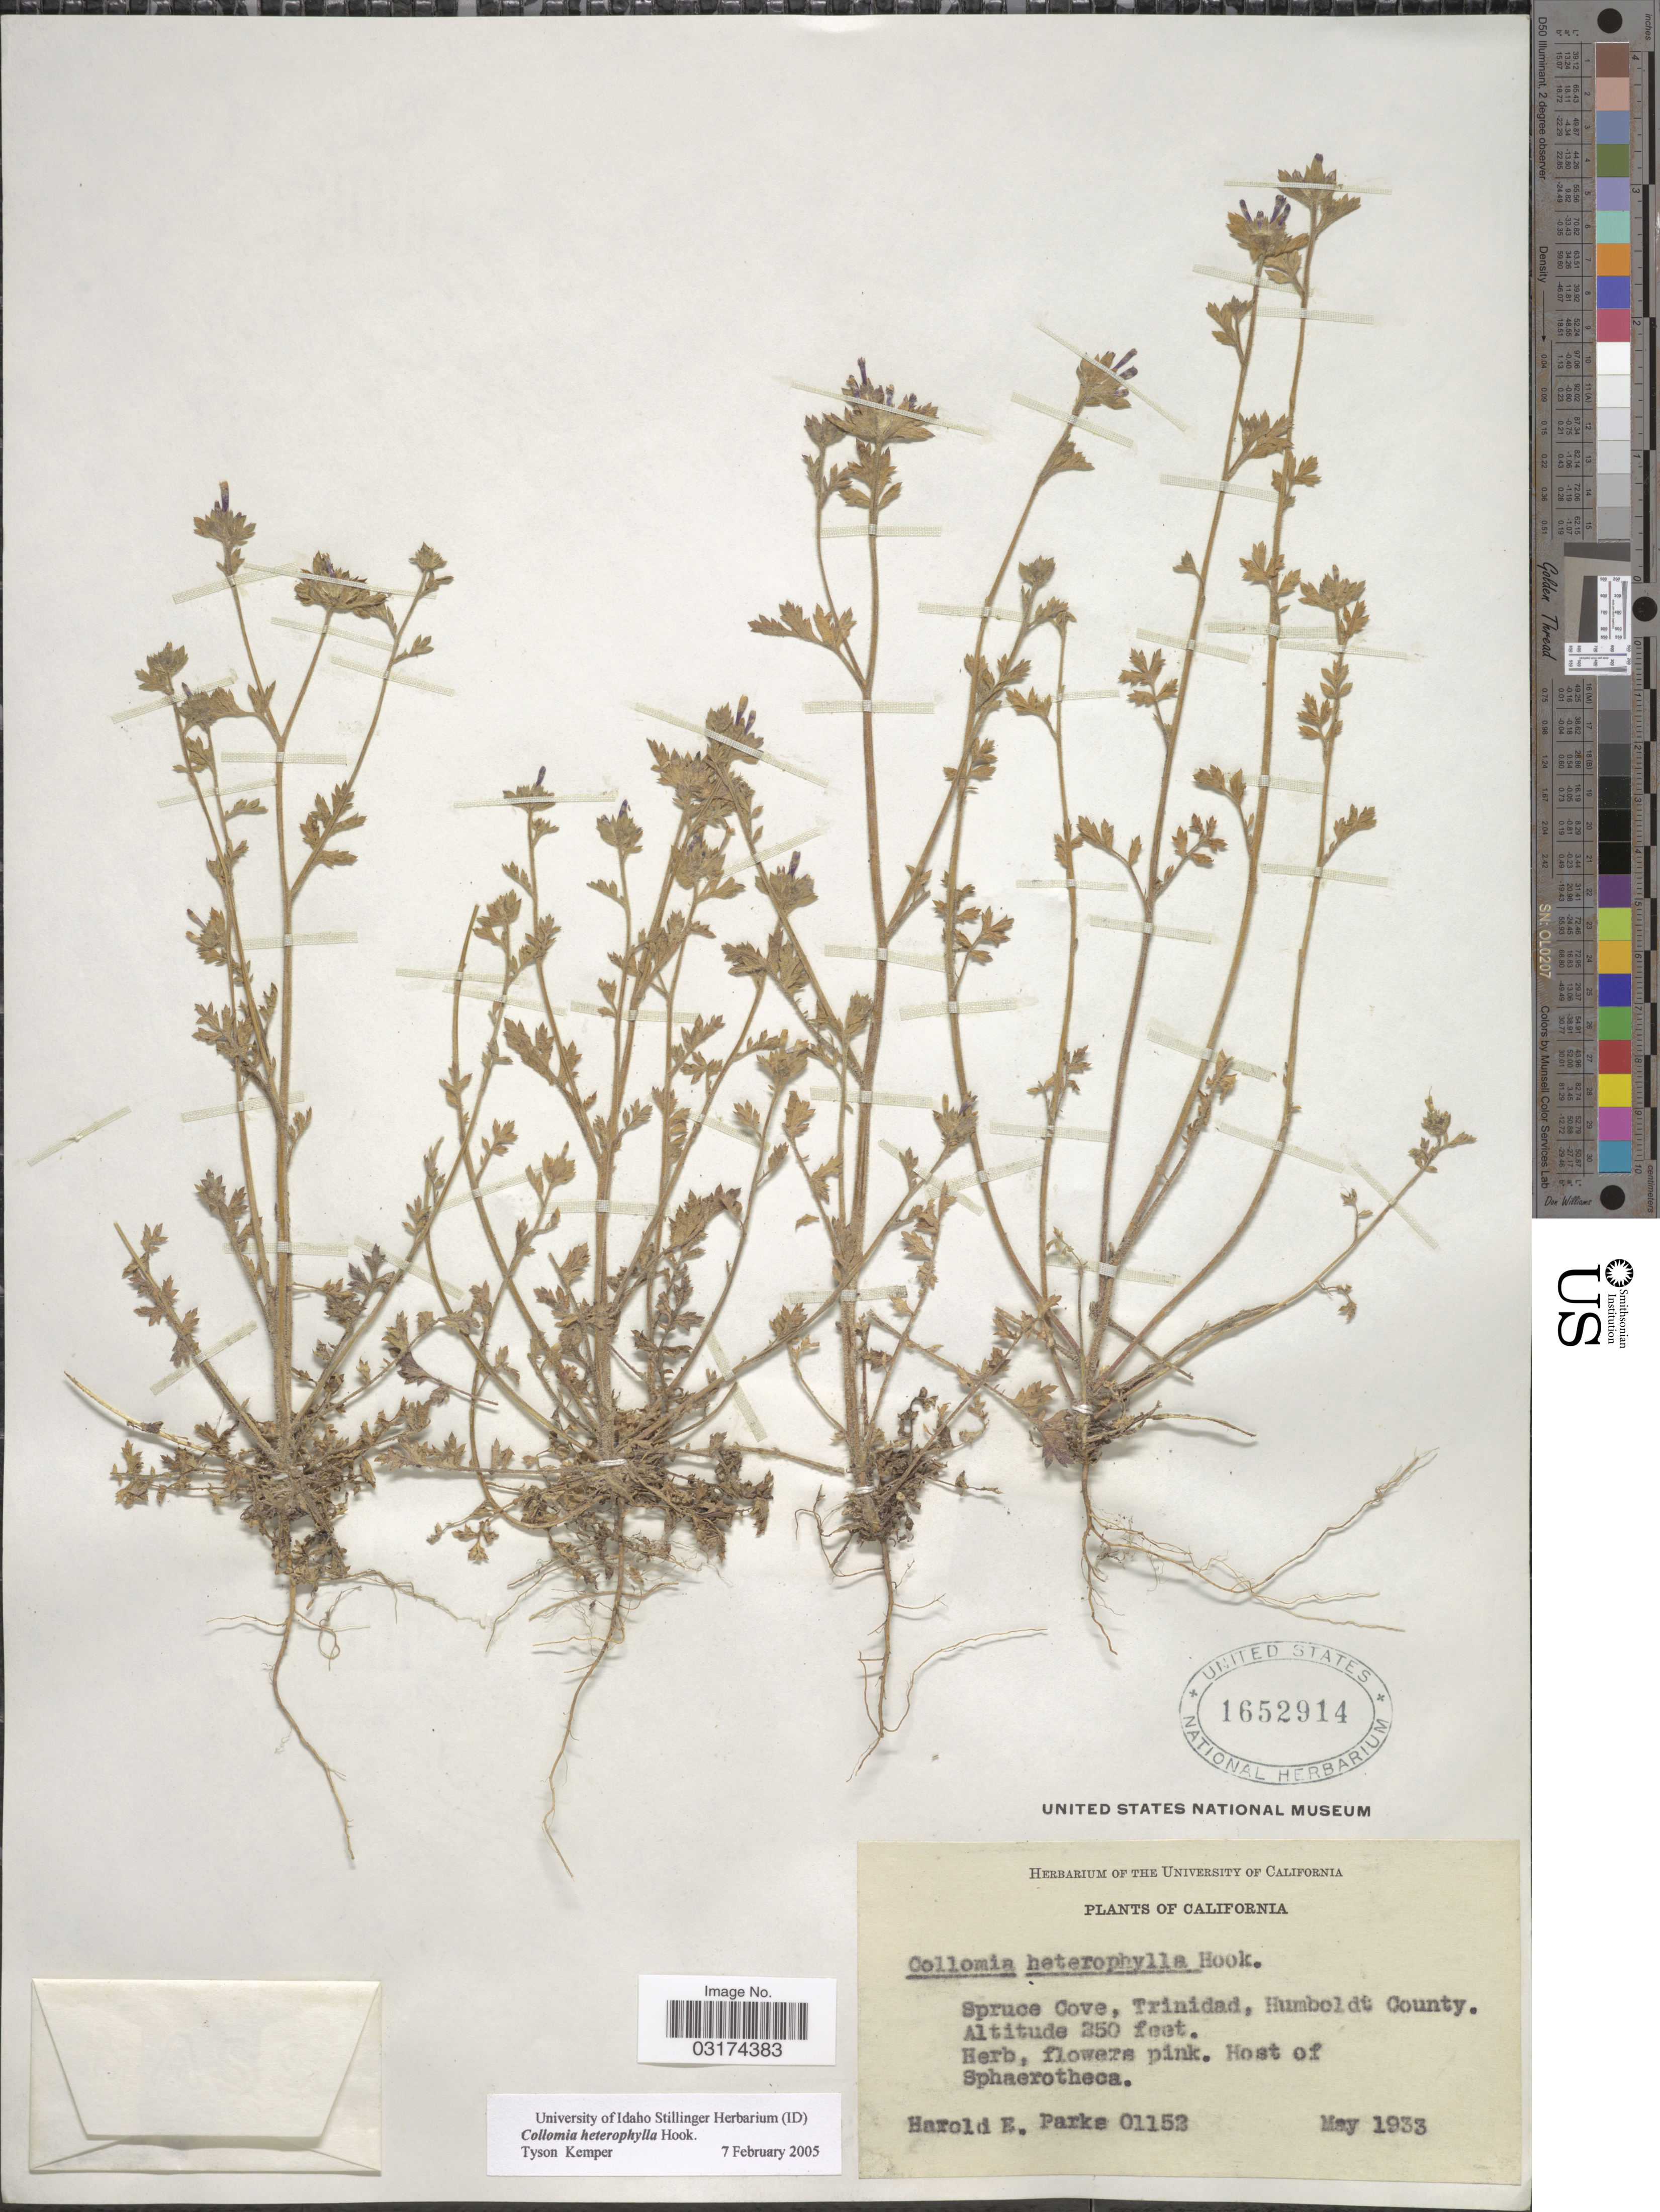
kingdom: Plantae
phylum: Tracheophyta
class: Magnoliopsida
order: Ericales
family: Polemoniaceae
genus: Collomia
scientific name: Collomia heterophylla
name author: Hook.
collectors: H. E. Parks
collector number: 01152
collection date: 1933-05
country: United States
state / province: California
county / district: Humboldt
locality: Spruce Cove, Trinidad, Humboldt County.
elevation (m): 107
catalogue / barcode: US 1652914